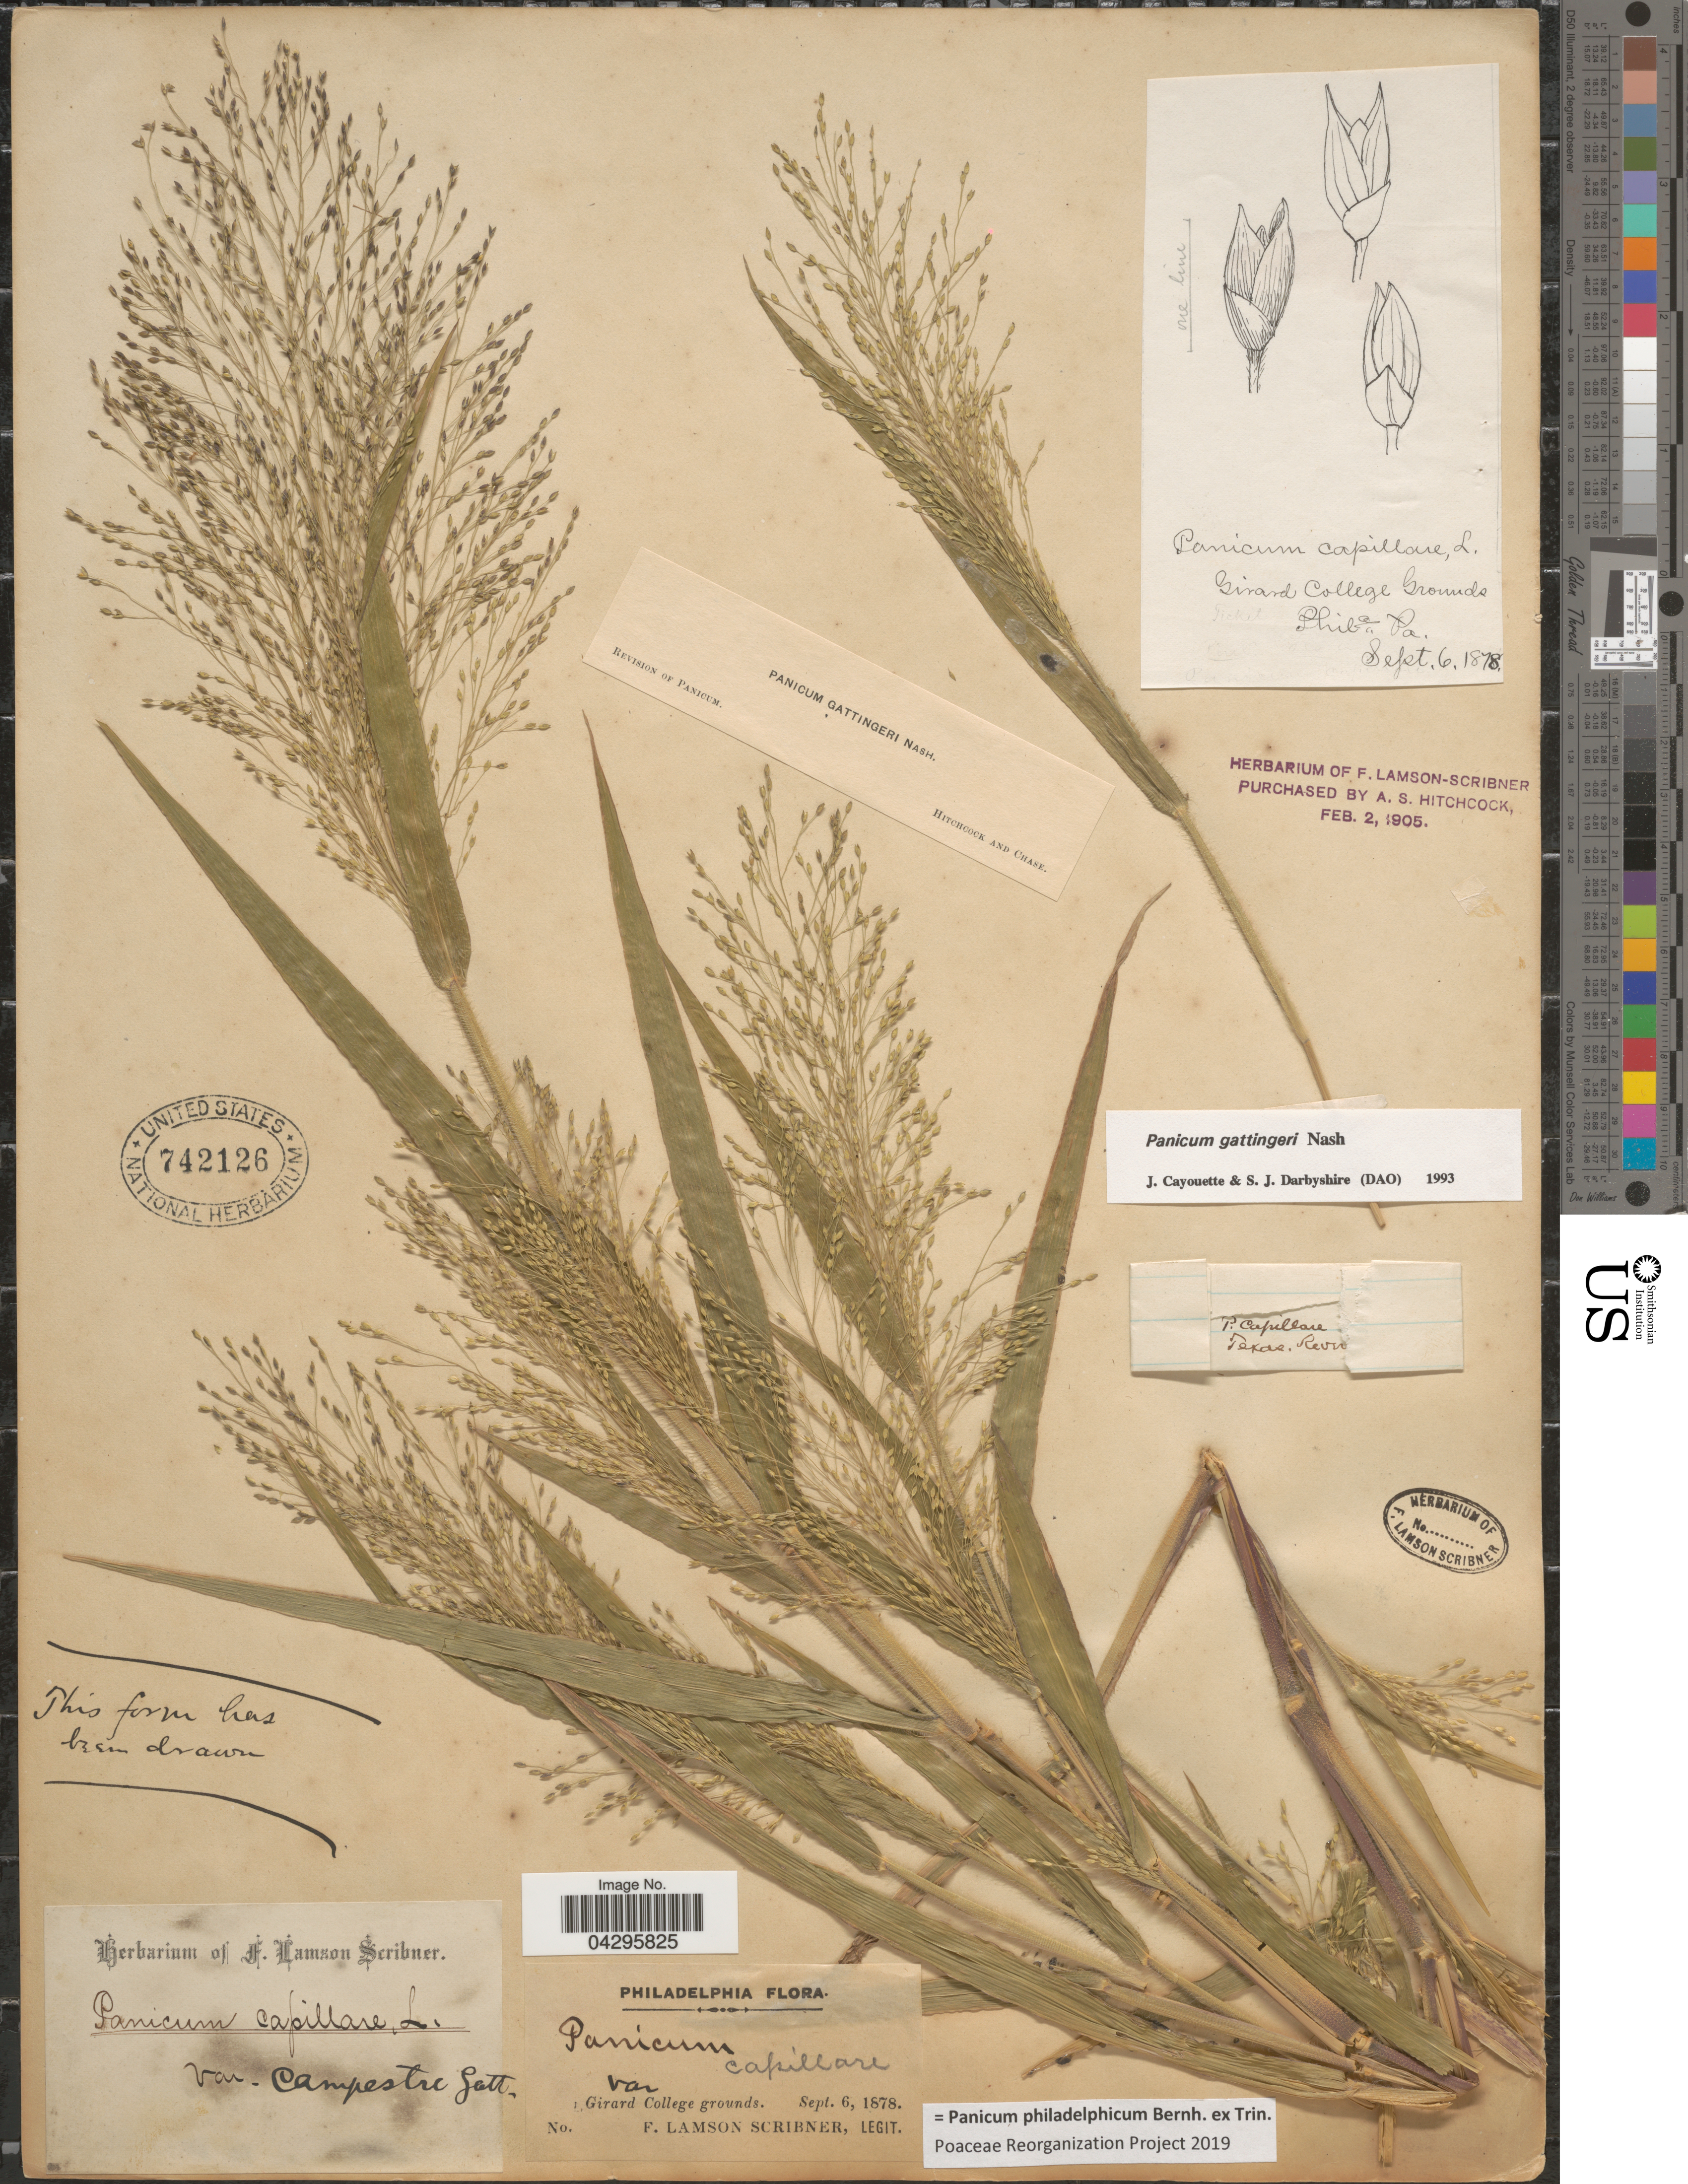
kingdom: Plantae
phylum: Tracheophyta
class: Liliopsida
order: Poales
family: Poaceae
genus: Panicum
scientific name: Panicum philadelphicum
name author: Bernh. ex Trin.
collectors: F. Lamson-Scribner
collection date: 1878-09-06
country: United States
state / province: Pennsylvania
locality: Philadelphia. Girard College grounds.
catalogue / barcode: US 742126